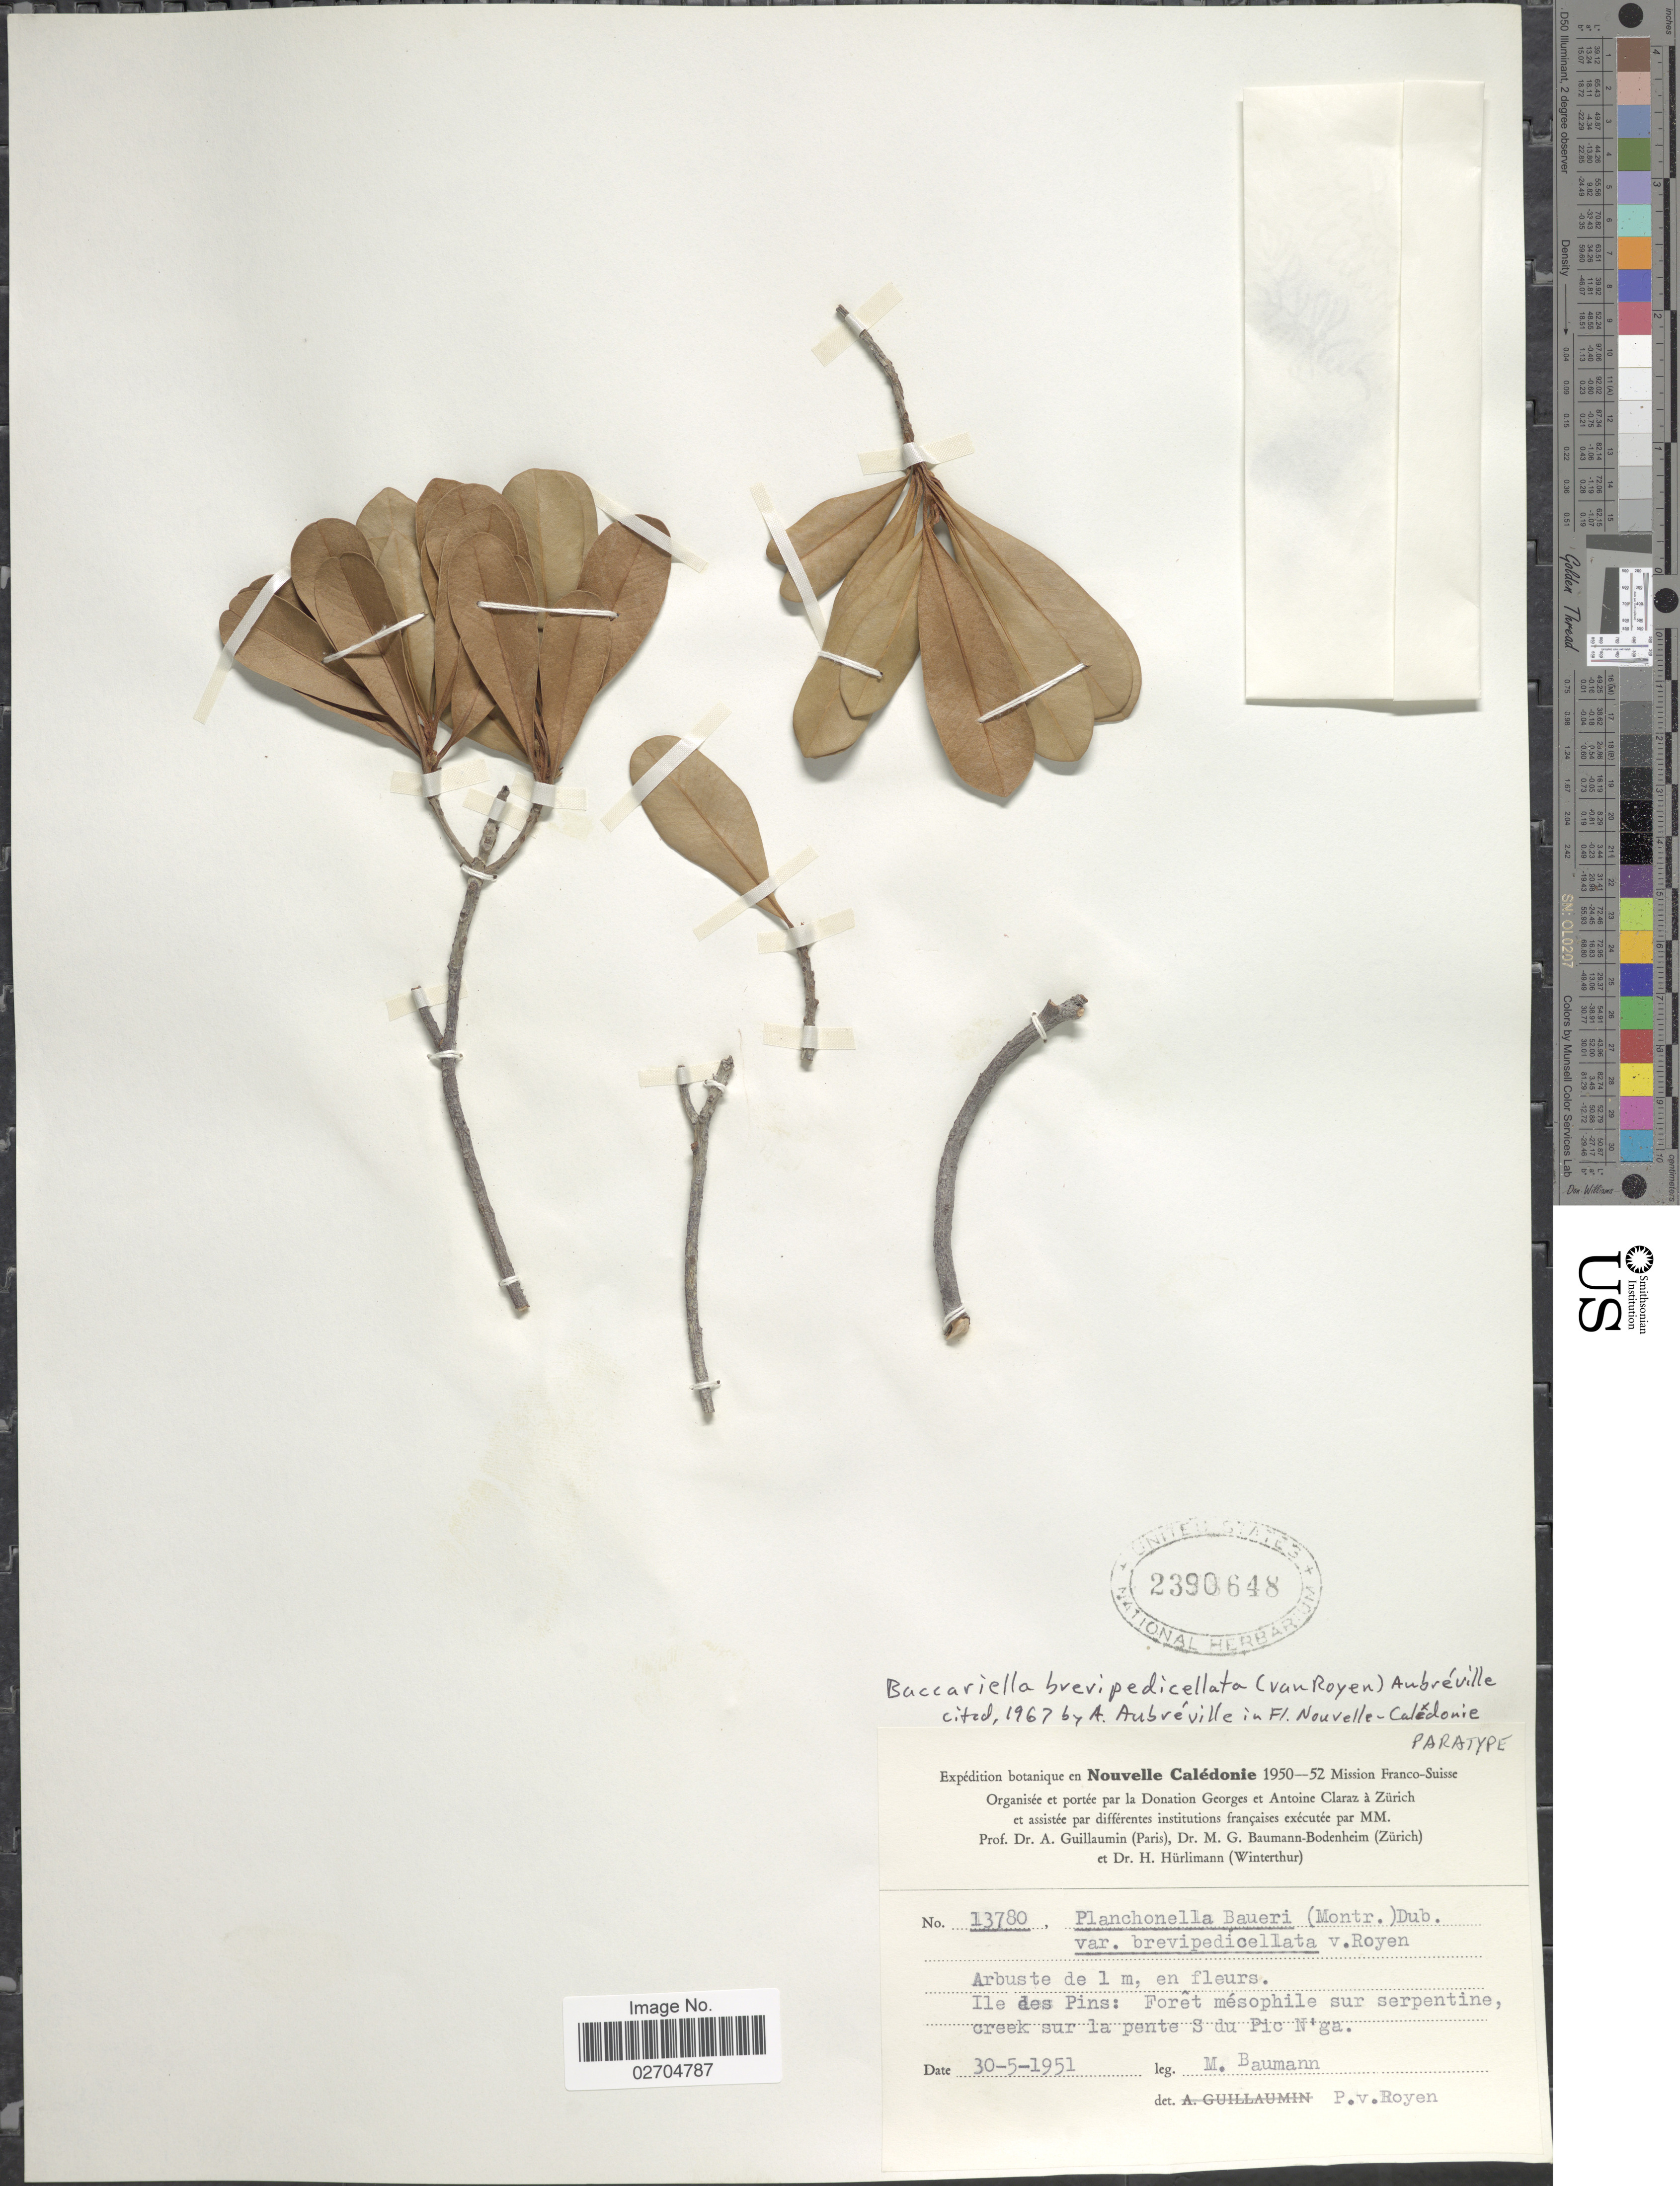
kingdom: Plantae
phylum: Tracheophyta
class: Magnoliopsida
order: Ericales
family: Sapotaceae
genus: Beccariella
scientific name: Beccariella brevipedicellata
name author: (P. Royen) Aubrév.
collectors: M. Baumann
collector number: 13780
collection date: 1951-05-30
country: New Caledonia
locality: Nouvelle Calédonie. Ile des Pins: Forêt mesophile sur serpentine, creek sur la pente S du Pic N'ga.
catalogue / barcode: US 2390648